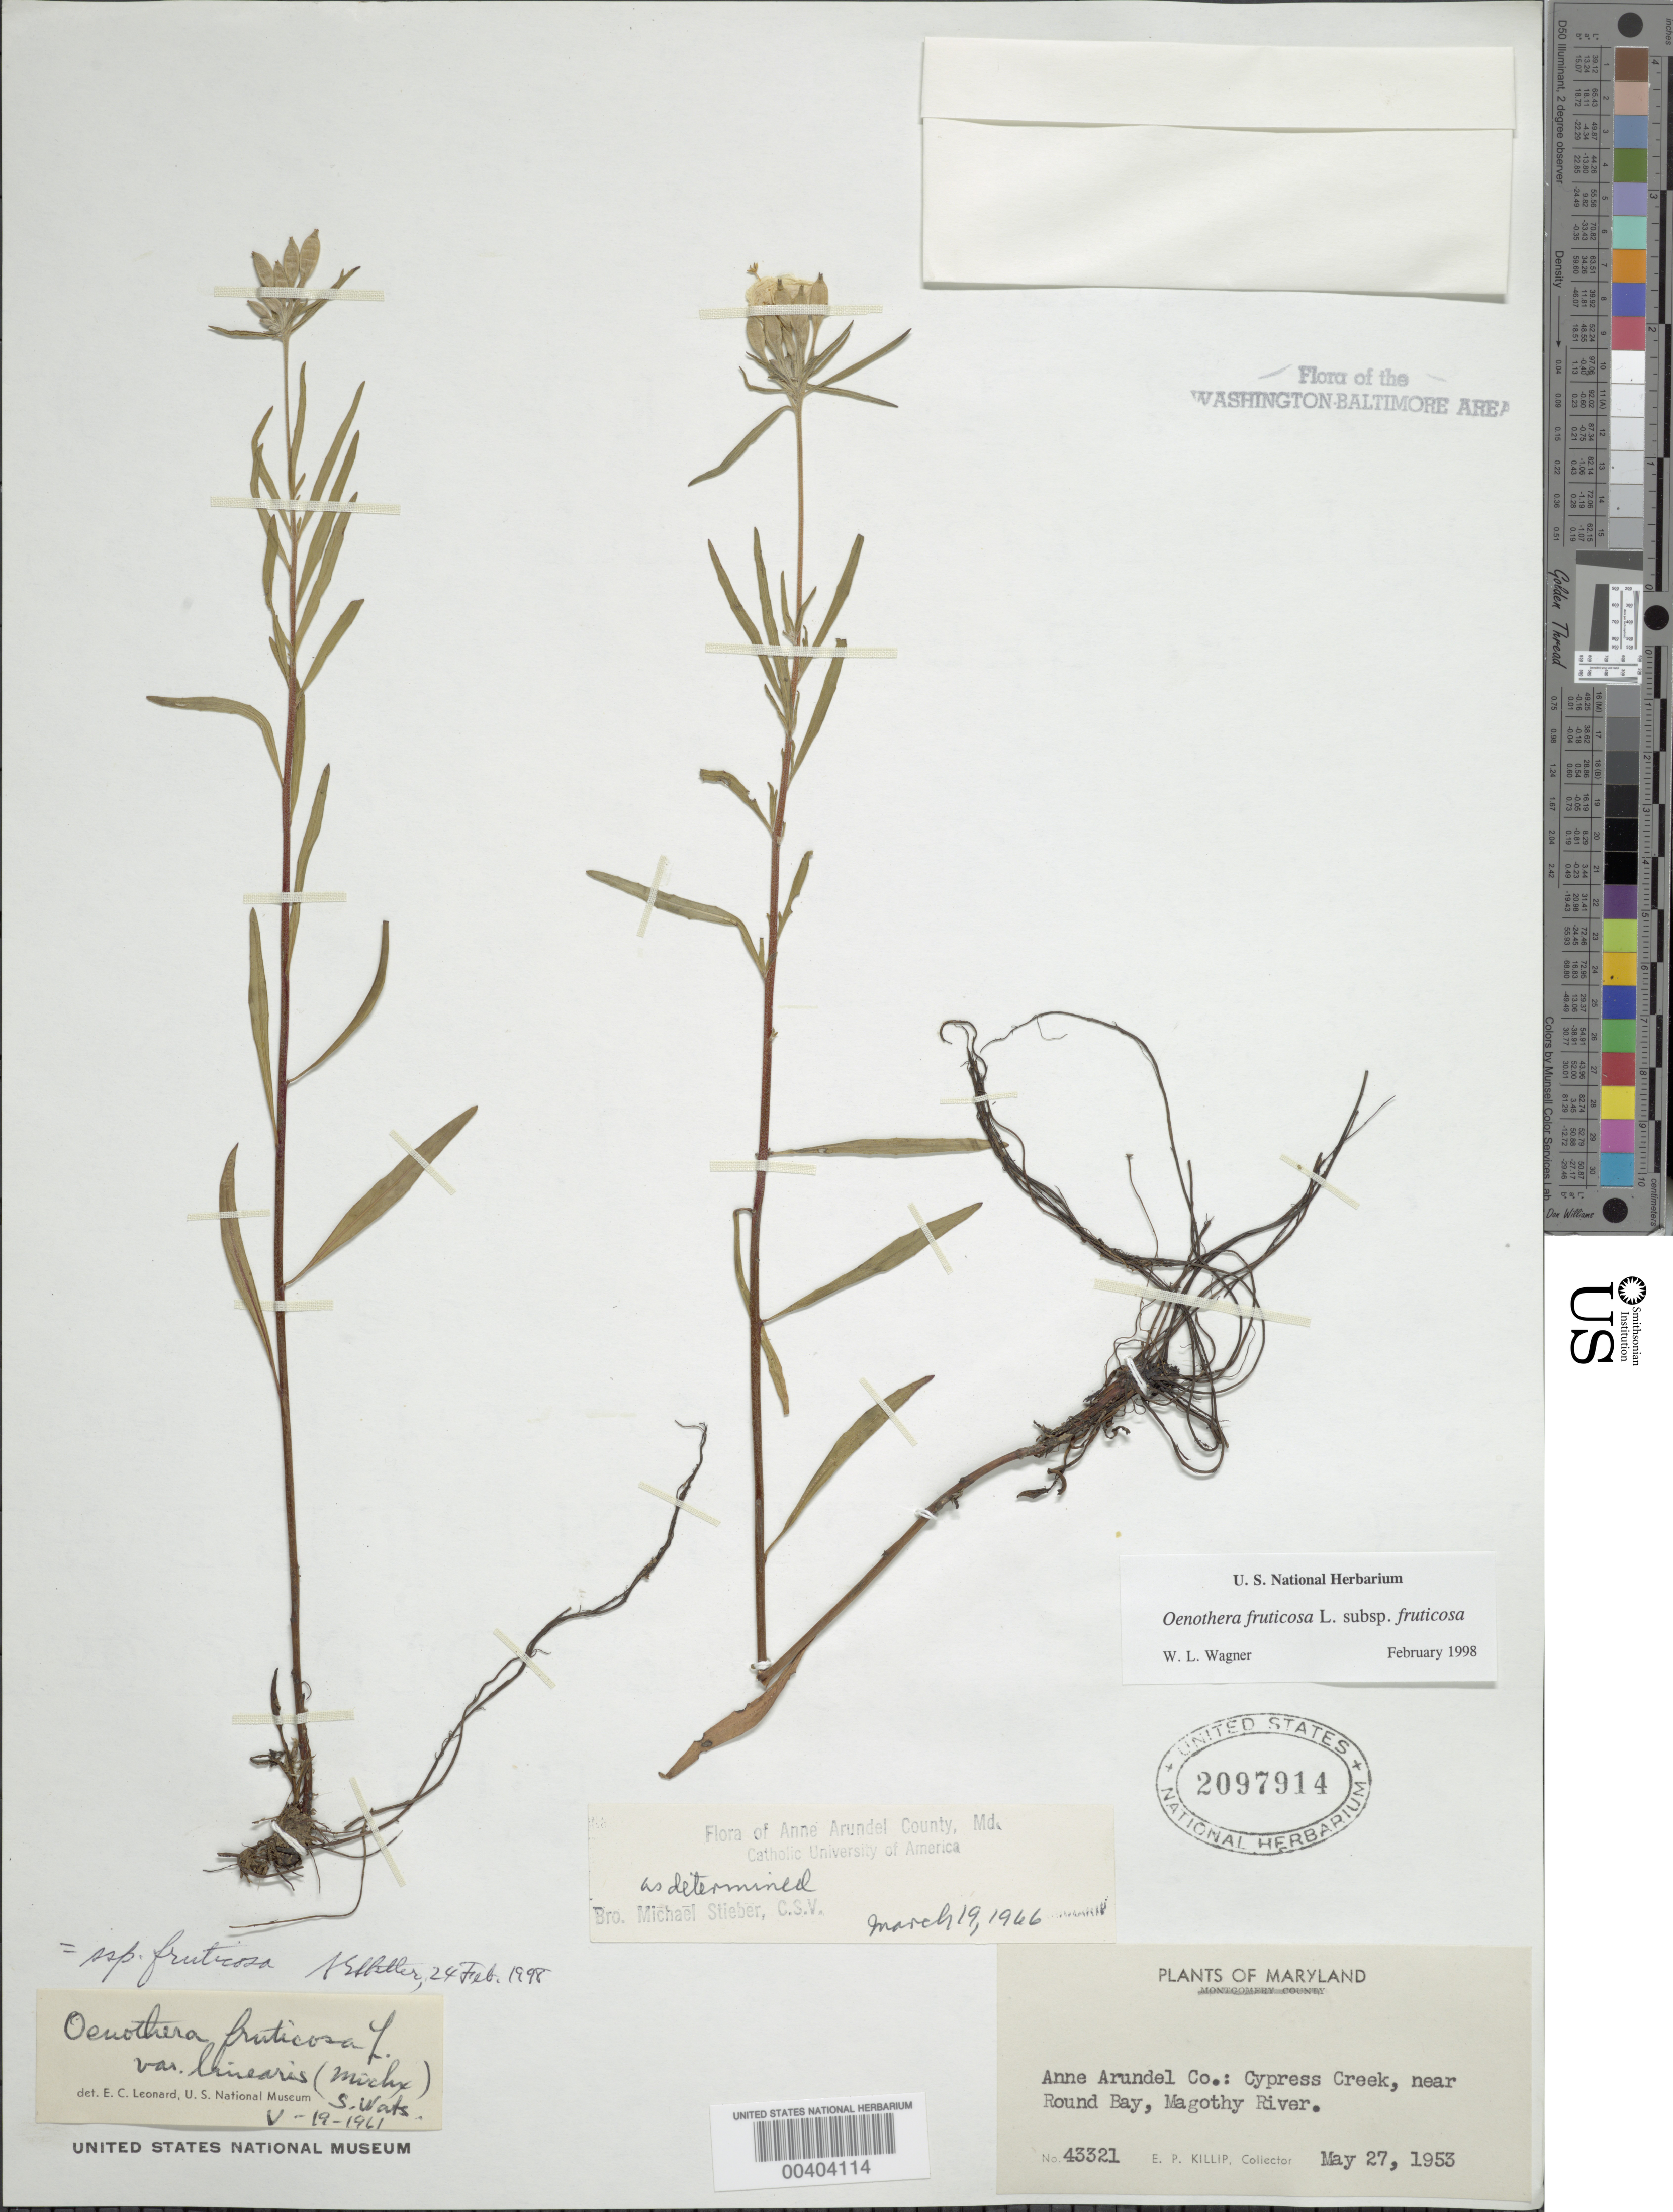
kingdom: Plantae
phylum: Tracheophyta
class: Magnoliopsida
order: Myrtales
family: Onagraceae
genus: Oenothera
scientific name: Oenothera fruticosa subsp. fruticosa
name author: L.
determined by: Wagner, W. L., (BOT), Smithsonian Institution - National Museum of Natural History (UNITED STATES)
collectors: E. P. Killip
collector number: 43321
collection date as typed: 27 May 1953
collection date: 1953-05-27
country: United States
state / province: Maryland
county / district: Anne Arundel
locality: Cypress Creek, near Round Bay, Magothy River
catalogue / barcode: US 2097914